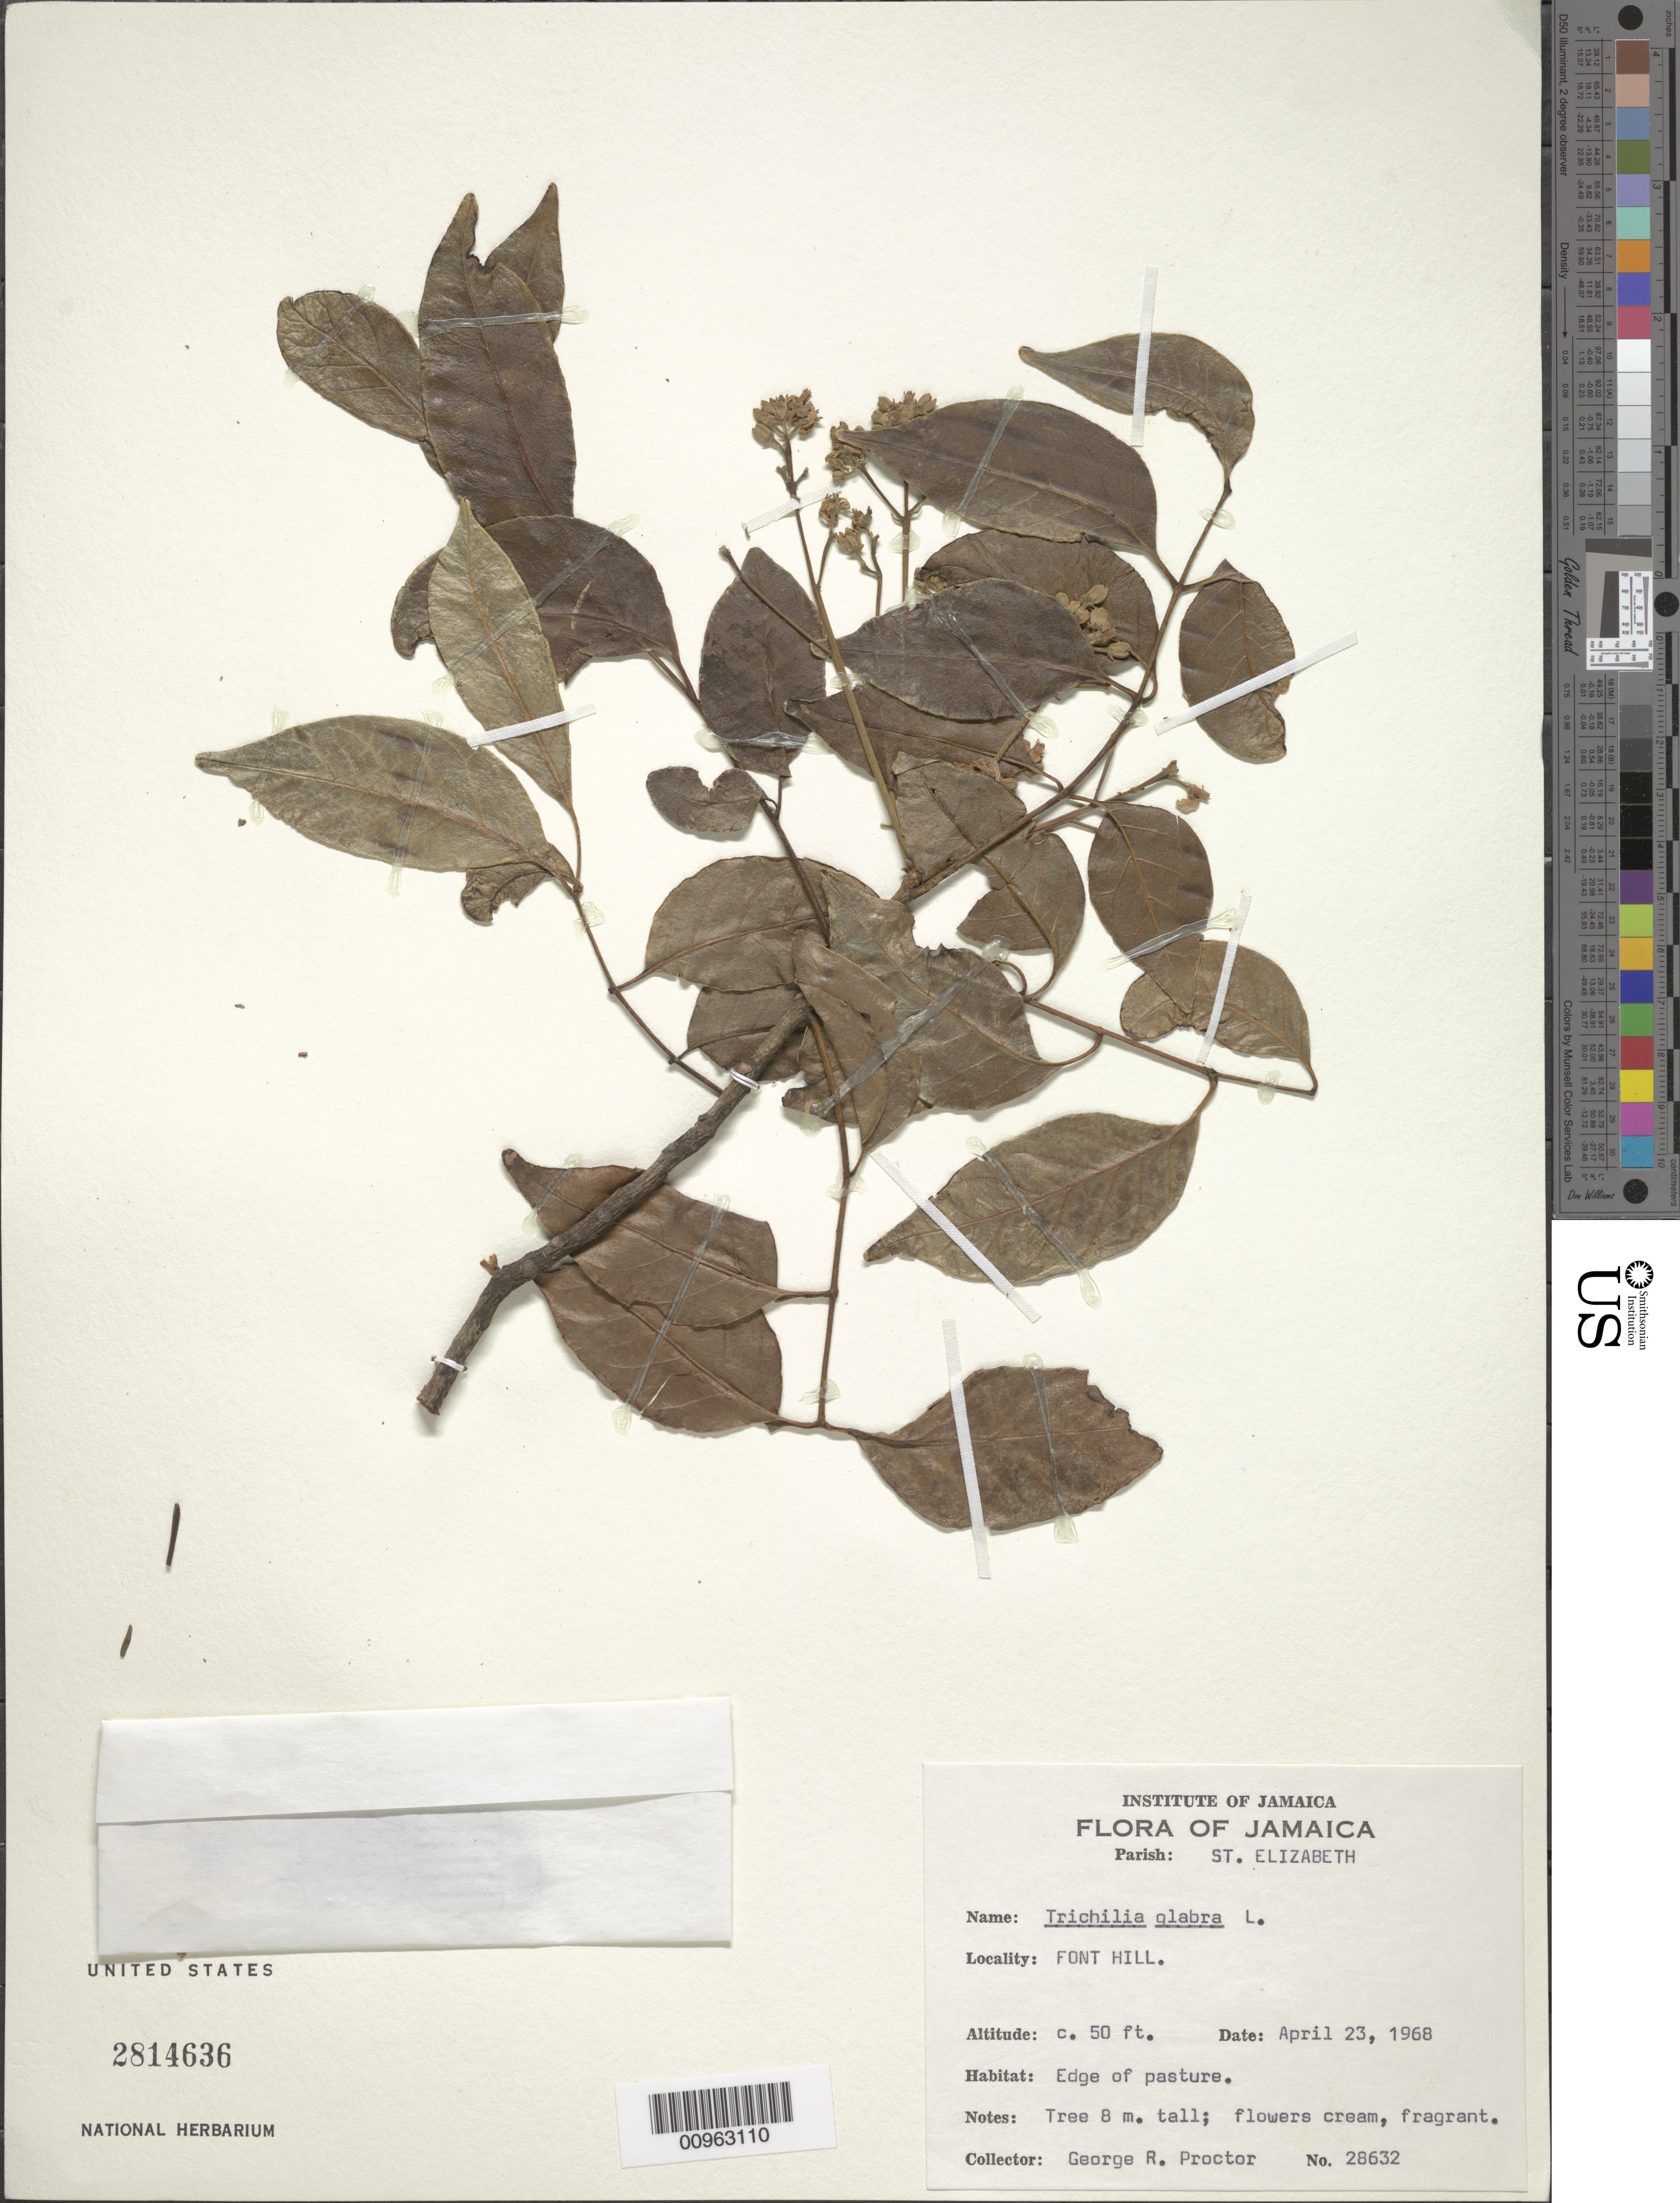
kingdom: Plantae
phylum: Tracheophyta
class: Magnoliopsida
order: Sapindales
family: Meliaceae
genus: Trichilia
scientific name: Trichilia glabra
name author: L.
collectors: G. R. Proctor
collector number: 28632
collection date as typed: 23 Apr 1968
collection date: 1968-04-23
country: Jamaica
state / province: Saint Elizabeth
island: Jamaica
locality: Font Hill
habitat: Edge of pasture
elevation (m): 15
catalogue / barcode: US 2814636